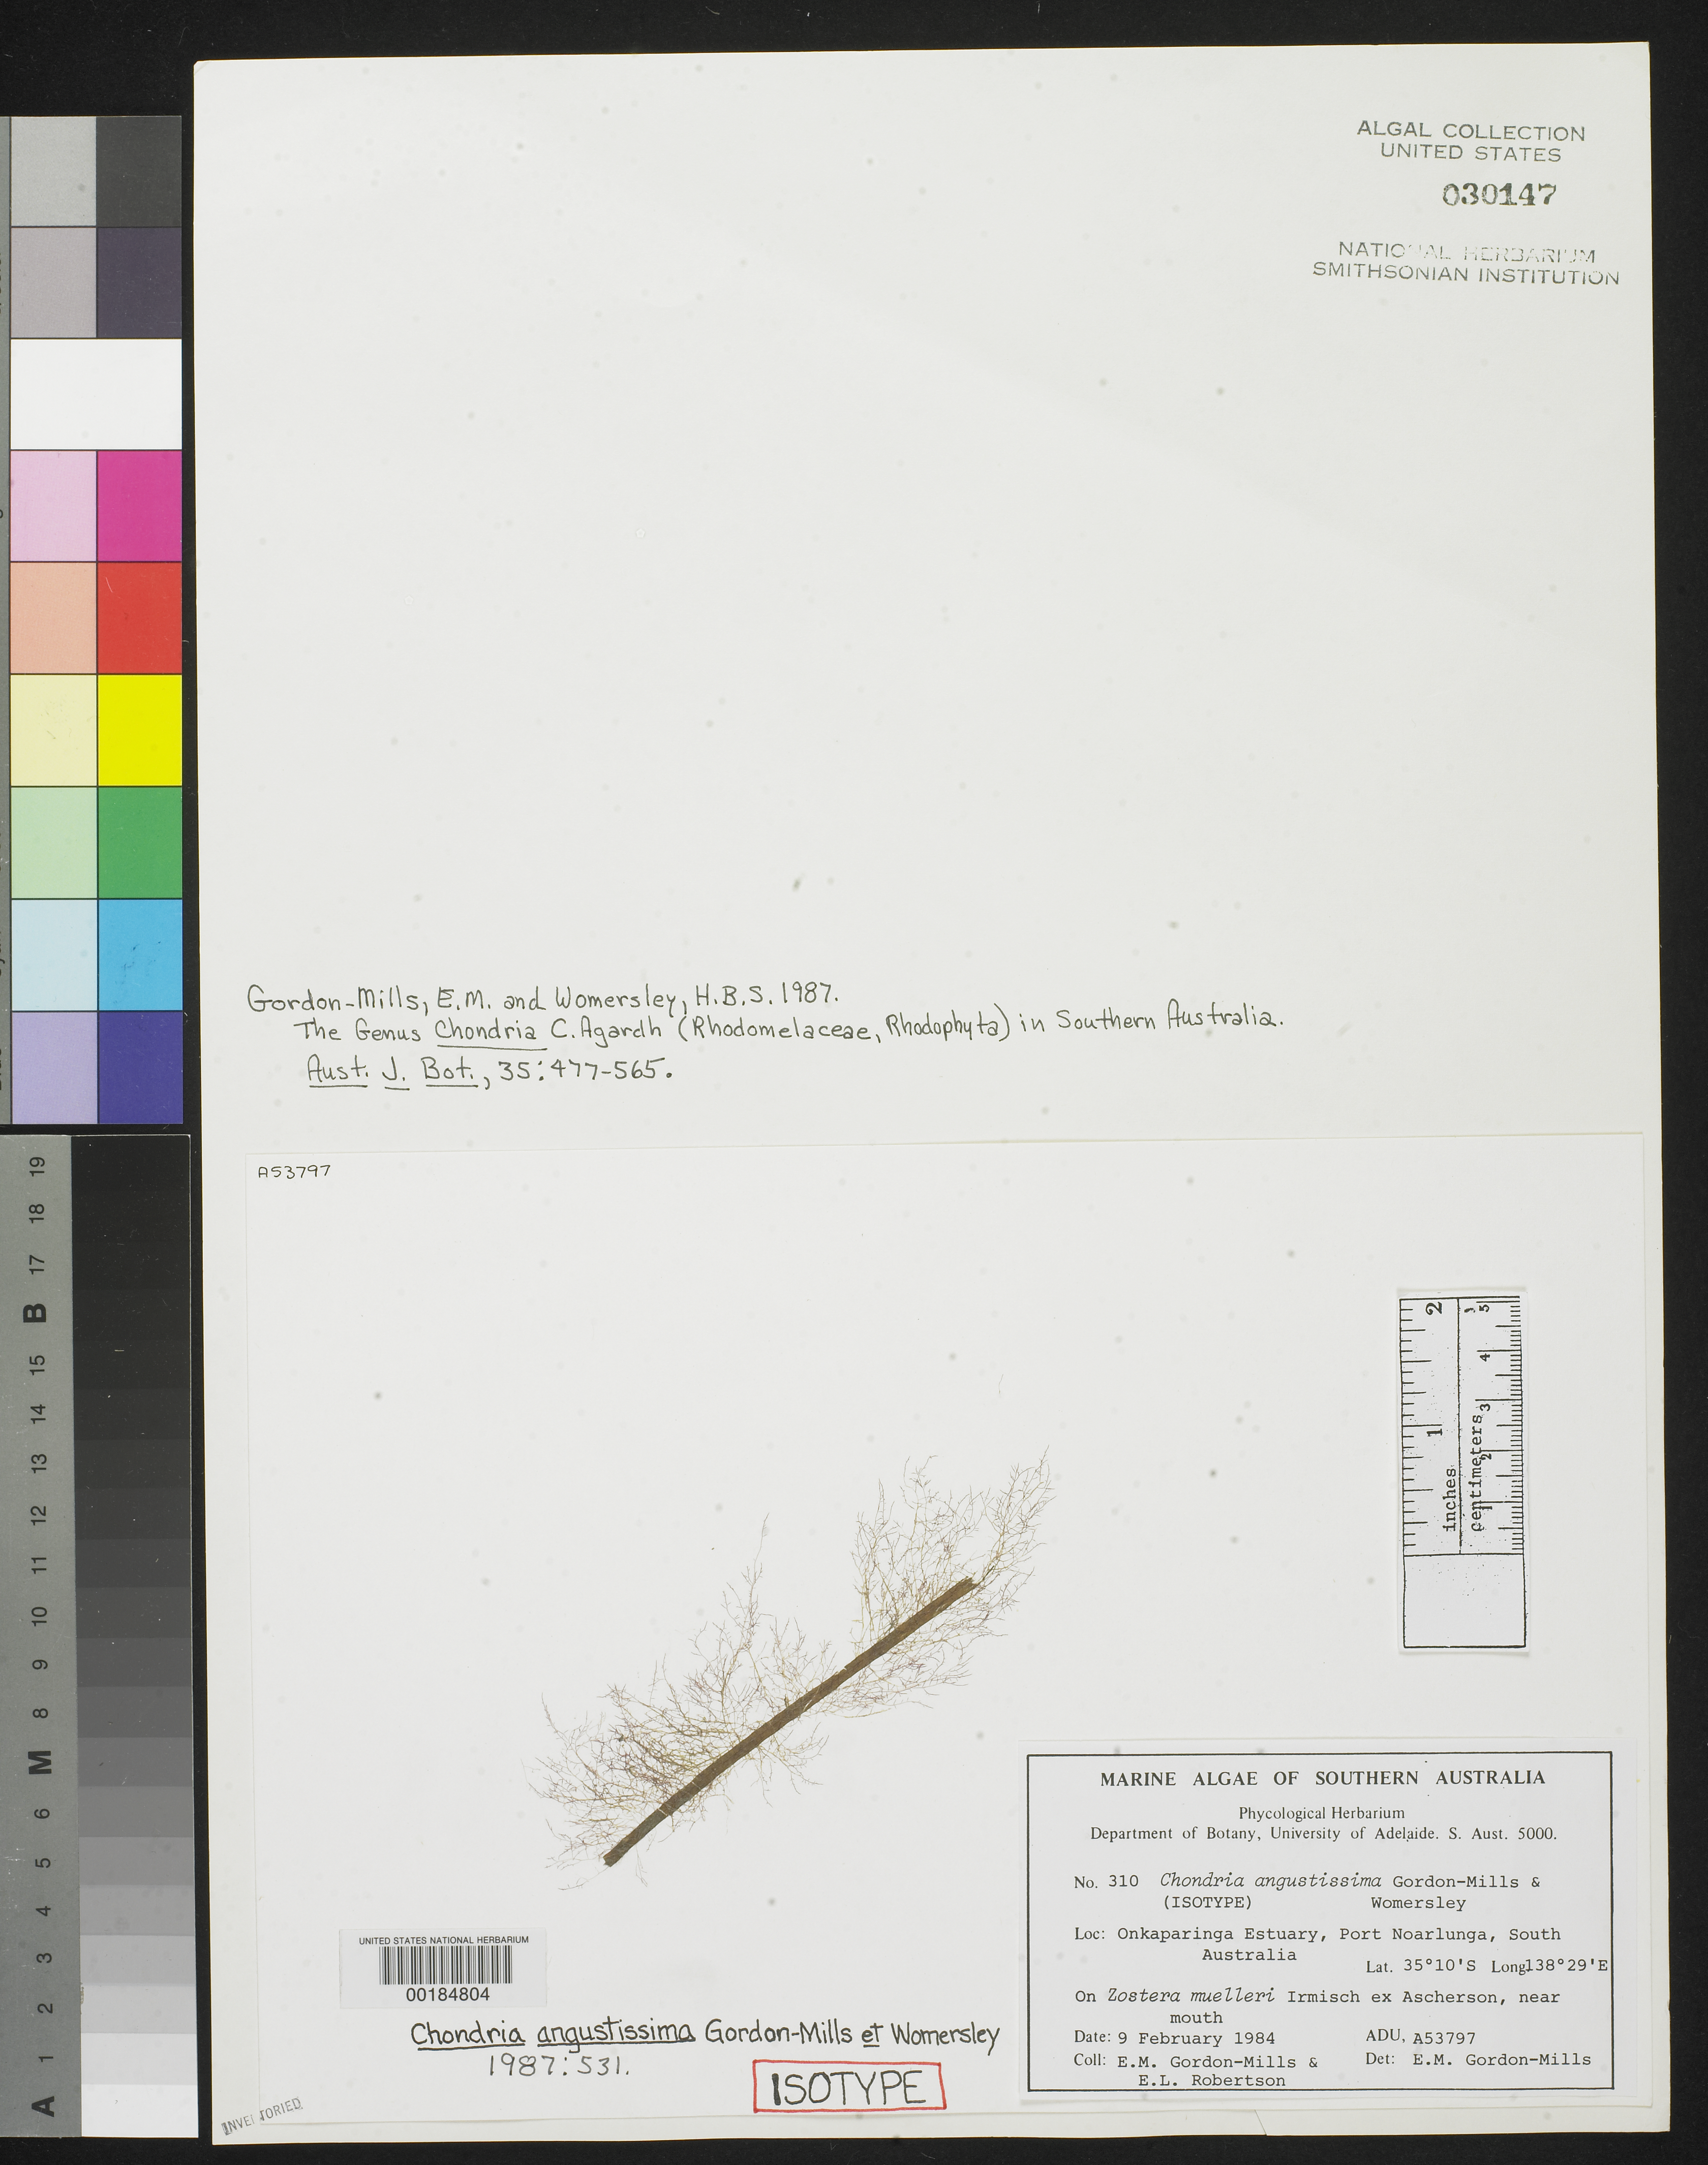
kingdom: Plantae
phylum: Rhodophyta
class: Florideophyceae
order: Ceramiales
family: Rhodomelaceae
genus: Chondria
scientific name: Chondria angustissima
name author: Gordon-Mills & Womersley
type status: Isotype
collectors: E. M. Gordon-Mills & E. Robertson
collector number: ADU A53797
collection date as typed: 09 Feb 1984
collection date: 1984-02-09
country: Australia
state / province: South Australia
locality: Onkaparinga Estuary, Port Noarlunga.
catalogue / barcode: US 30147